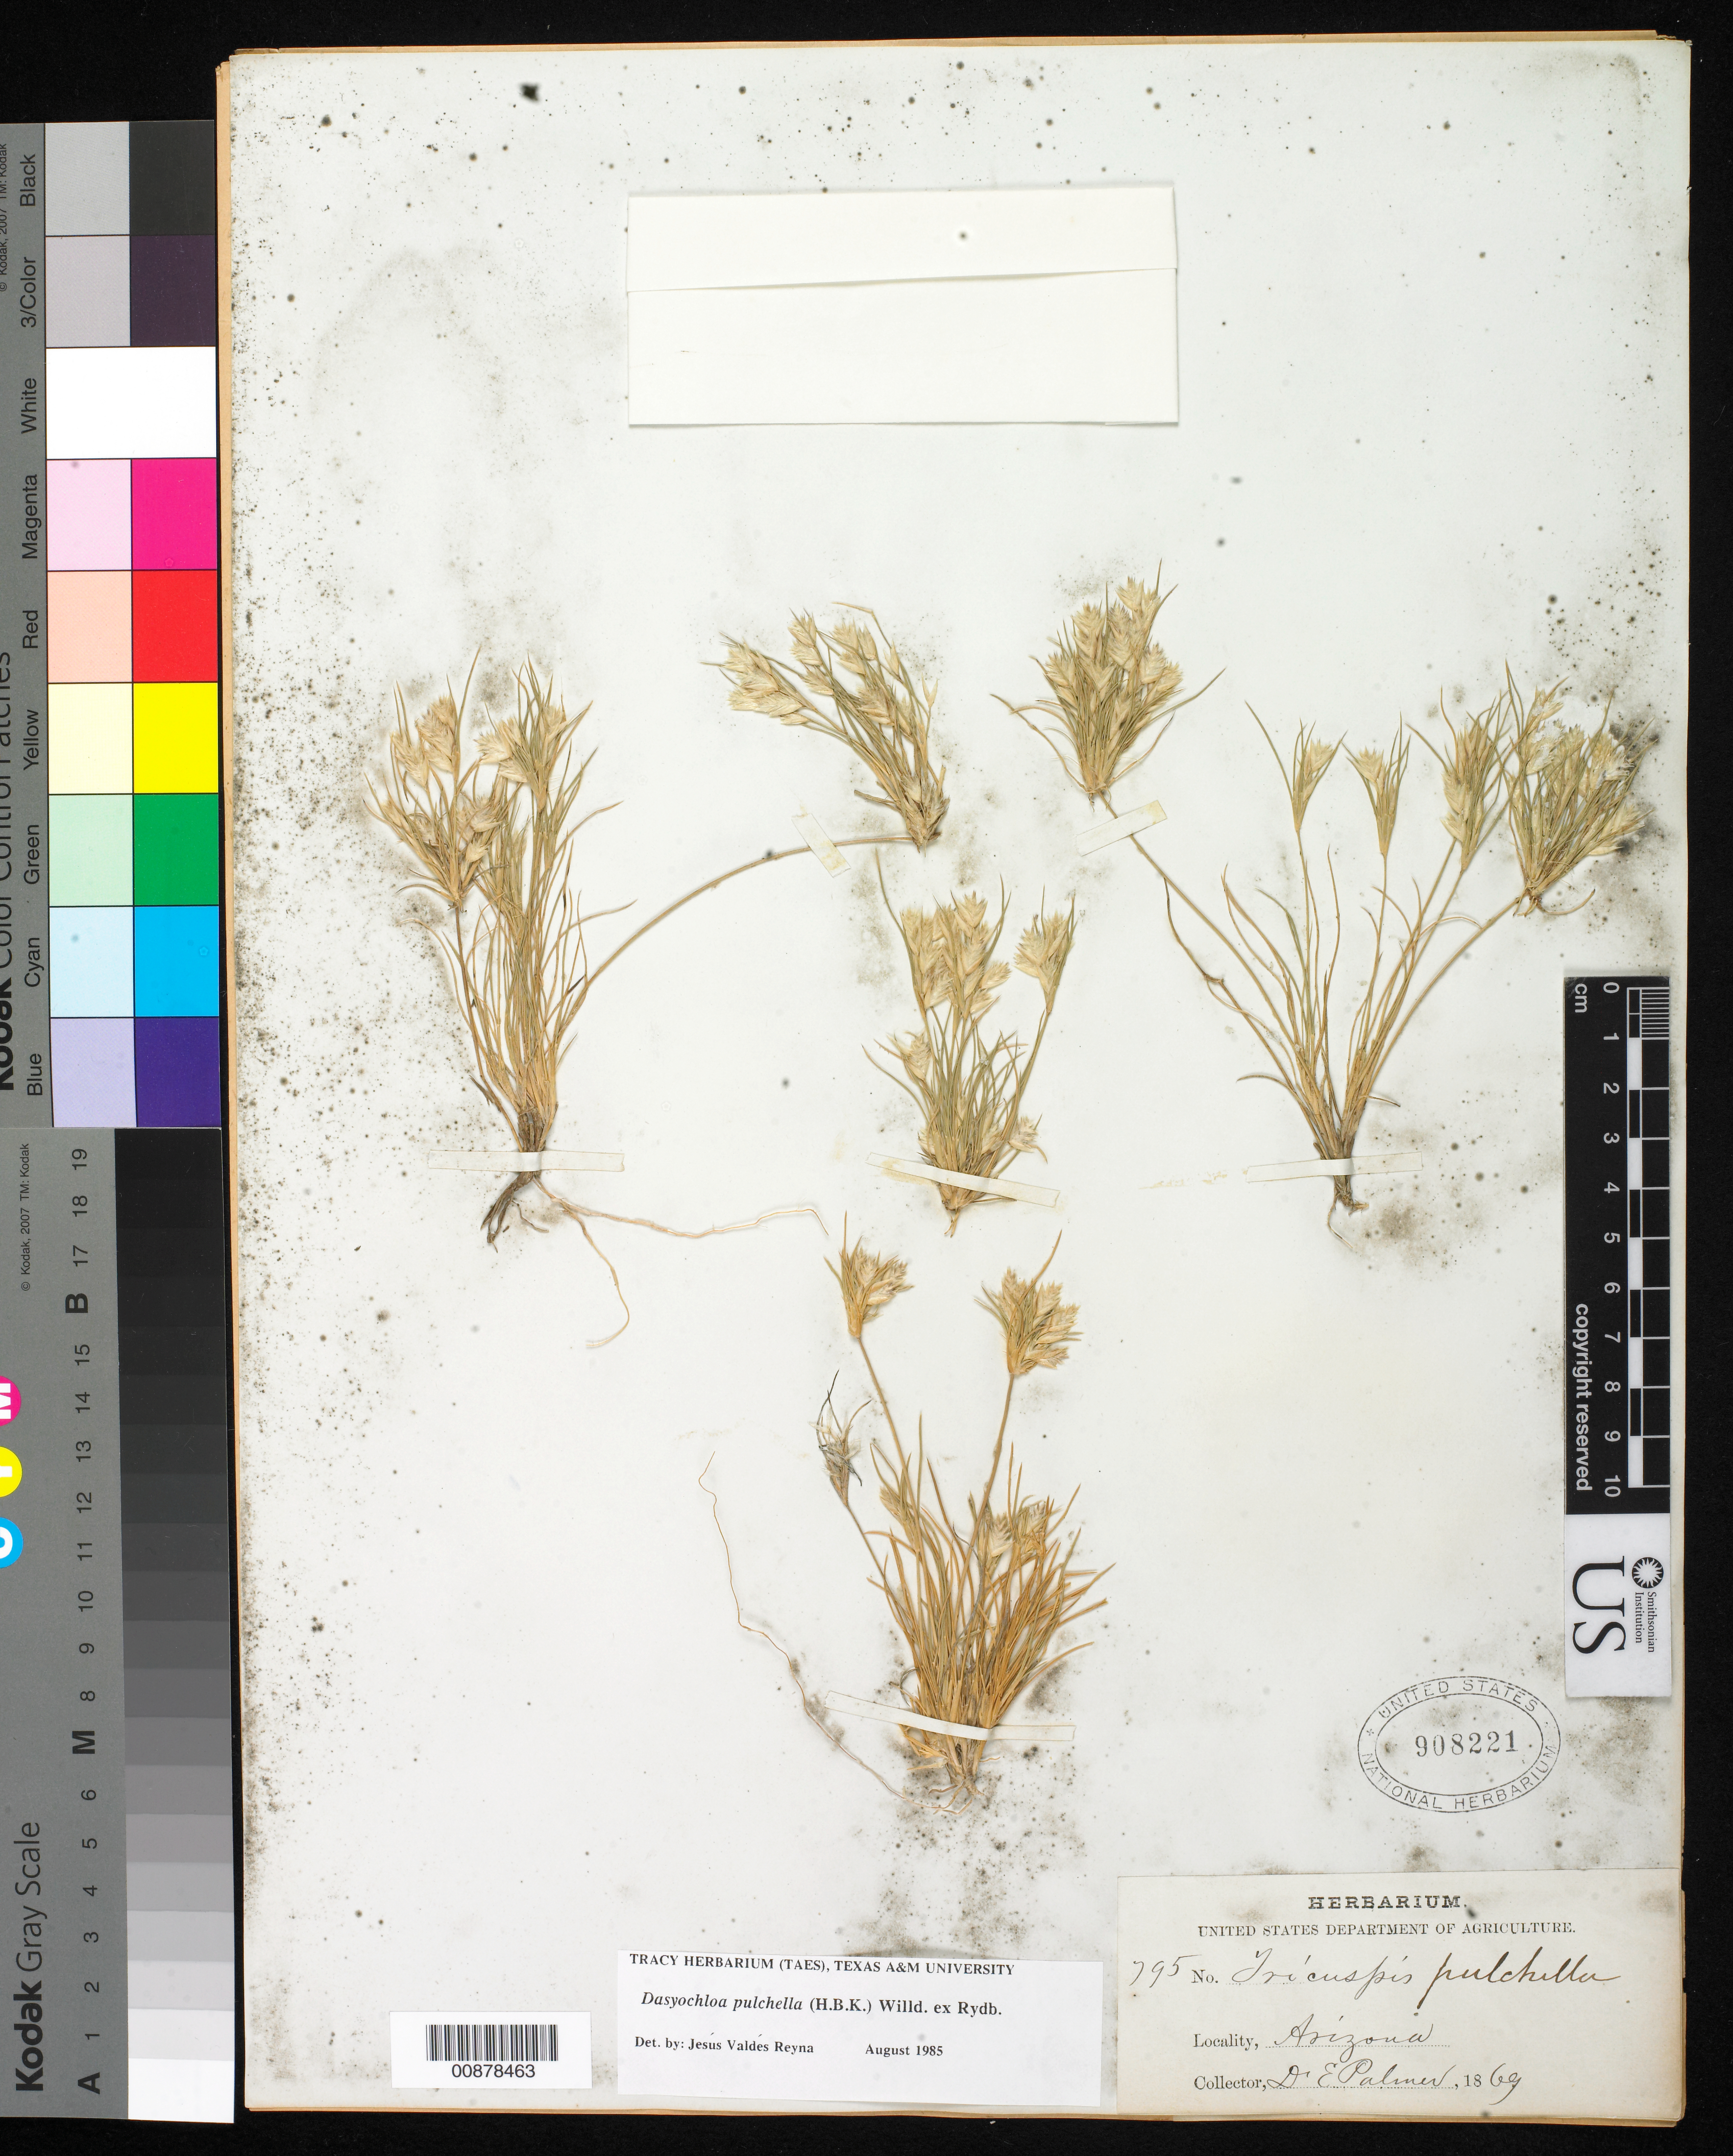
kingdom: Plantae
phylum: Tracheophyta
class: Liliopsida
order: Poales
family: Poaceae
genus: Dasyochloa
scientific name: Dasyochloa pulchella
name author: (Kunth) Willd. ex Rydb.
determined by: Valdés-Reyna, Jesús, (ANSM), Universidad Autonoma Agraria Antonio Narro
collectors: E. Palmer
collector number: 795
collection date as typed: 1869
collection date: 1869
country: United States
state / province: Arizona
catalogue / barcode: US 908221